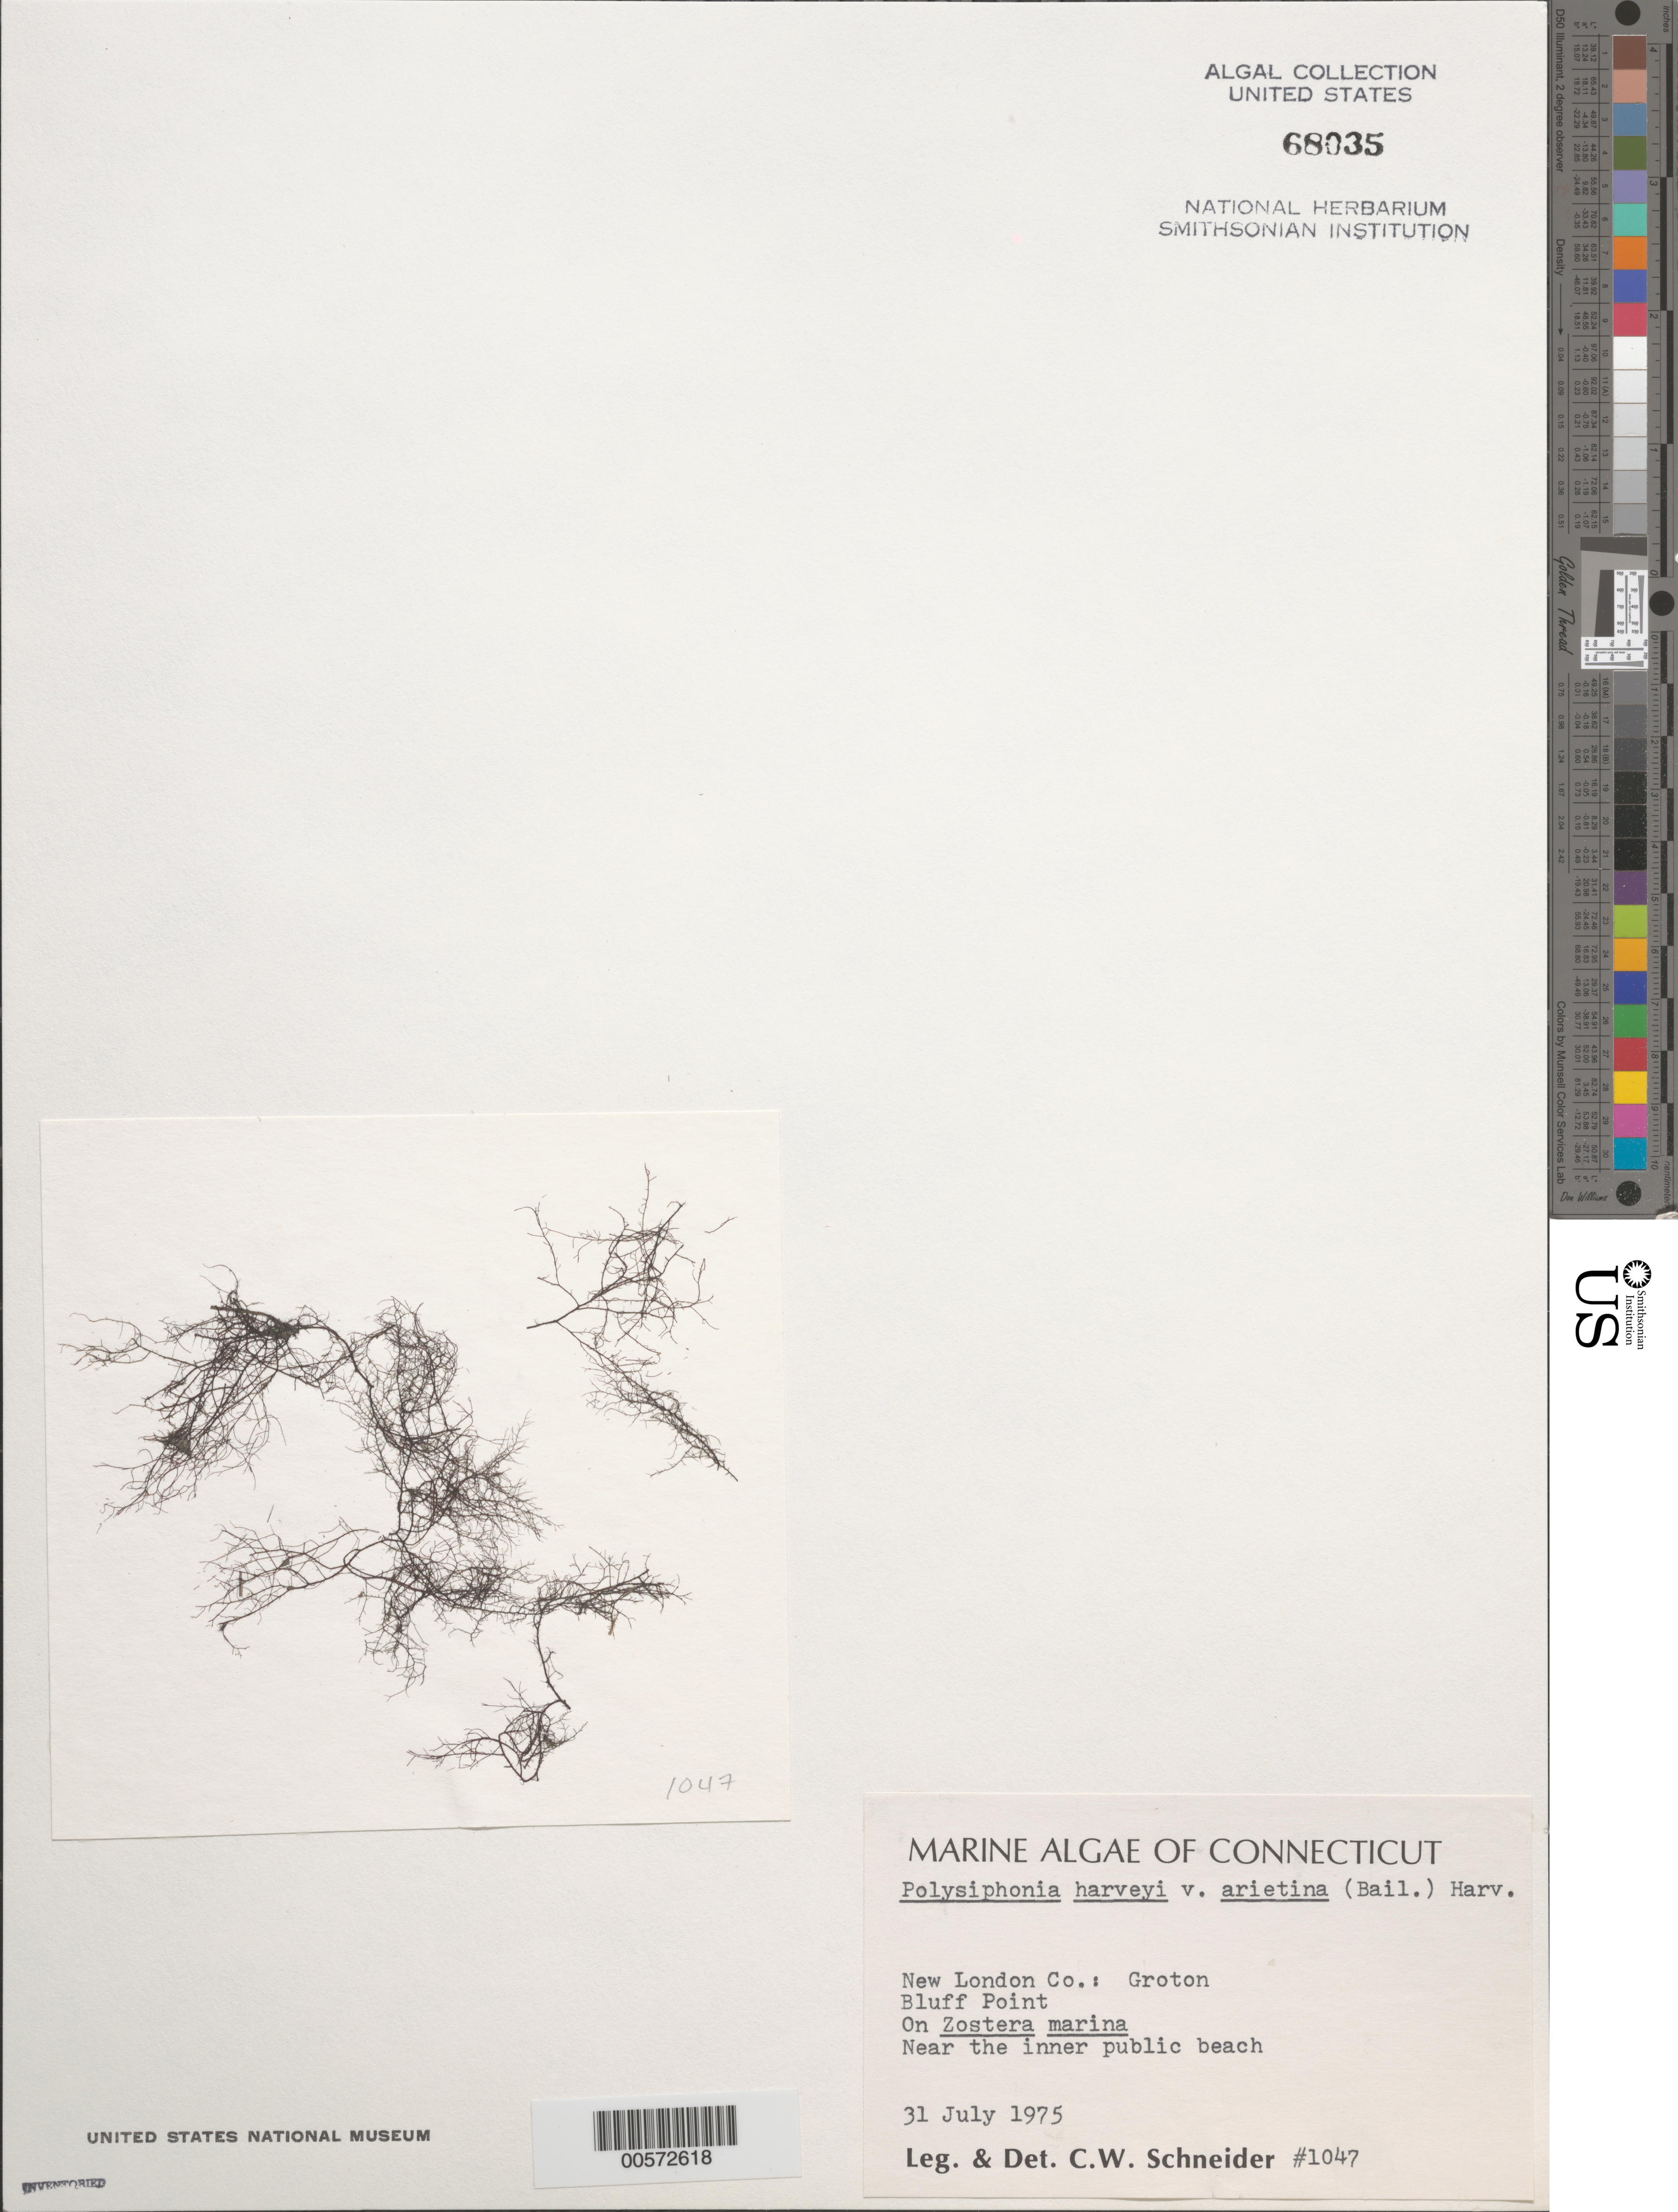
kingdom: Plantae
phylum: Rhodophyta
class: Florideophyceae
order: Ceramiales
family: Rhodomelaceae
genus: Melanothamnus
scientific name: Melanothamnus harveyi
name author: (Bailey) Diaz-Tapia & C.A. Maggs in Diaz-Tapia et al.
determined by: Algae name updating Project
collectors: C. W. Schneider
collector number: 1047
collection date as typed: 31 Jul 1975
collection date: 1975-07-31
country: United States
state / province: Connecticut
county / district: New London County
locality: Bluff Point, Groton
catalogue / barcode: US 68035